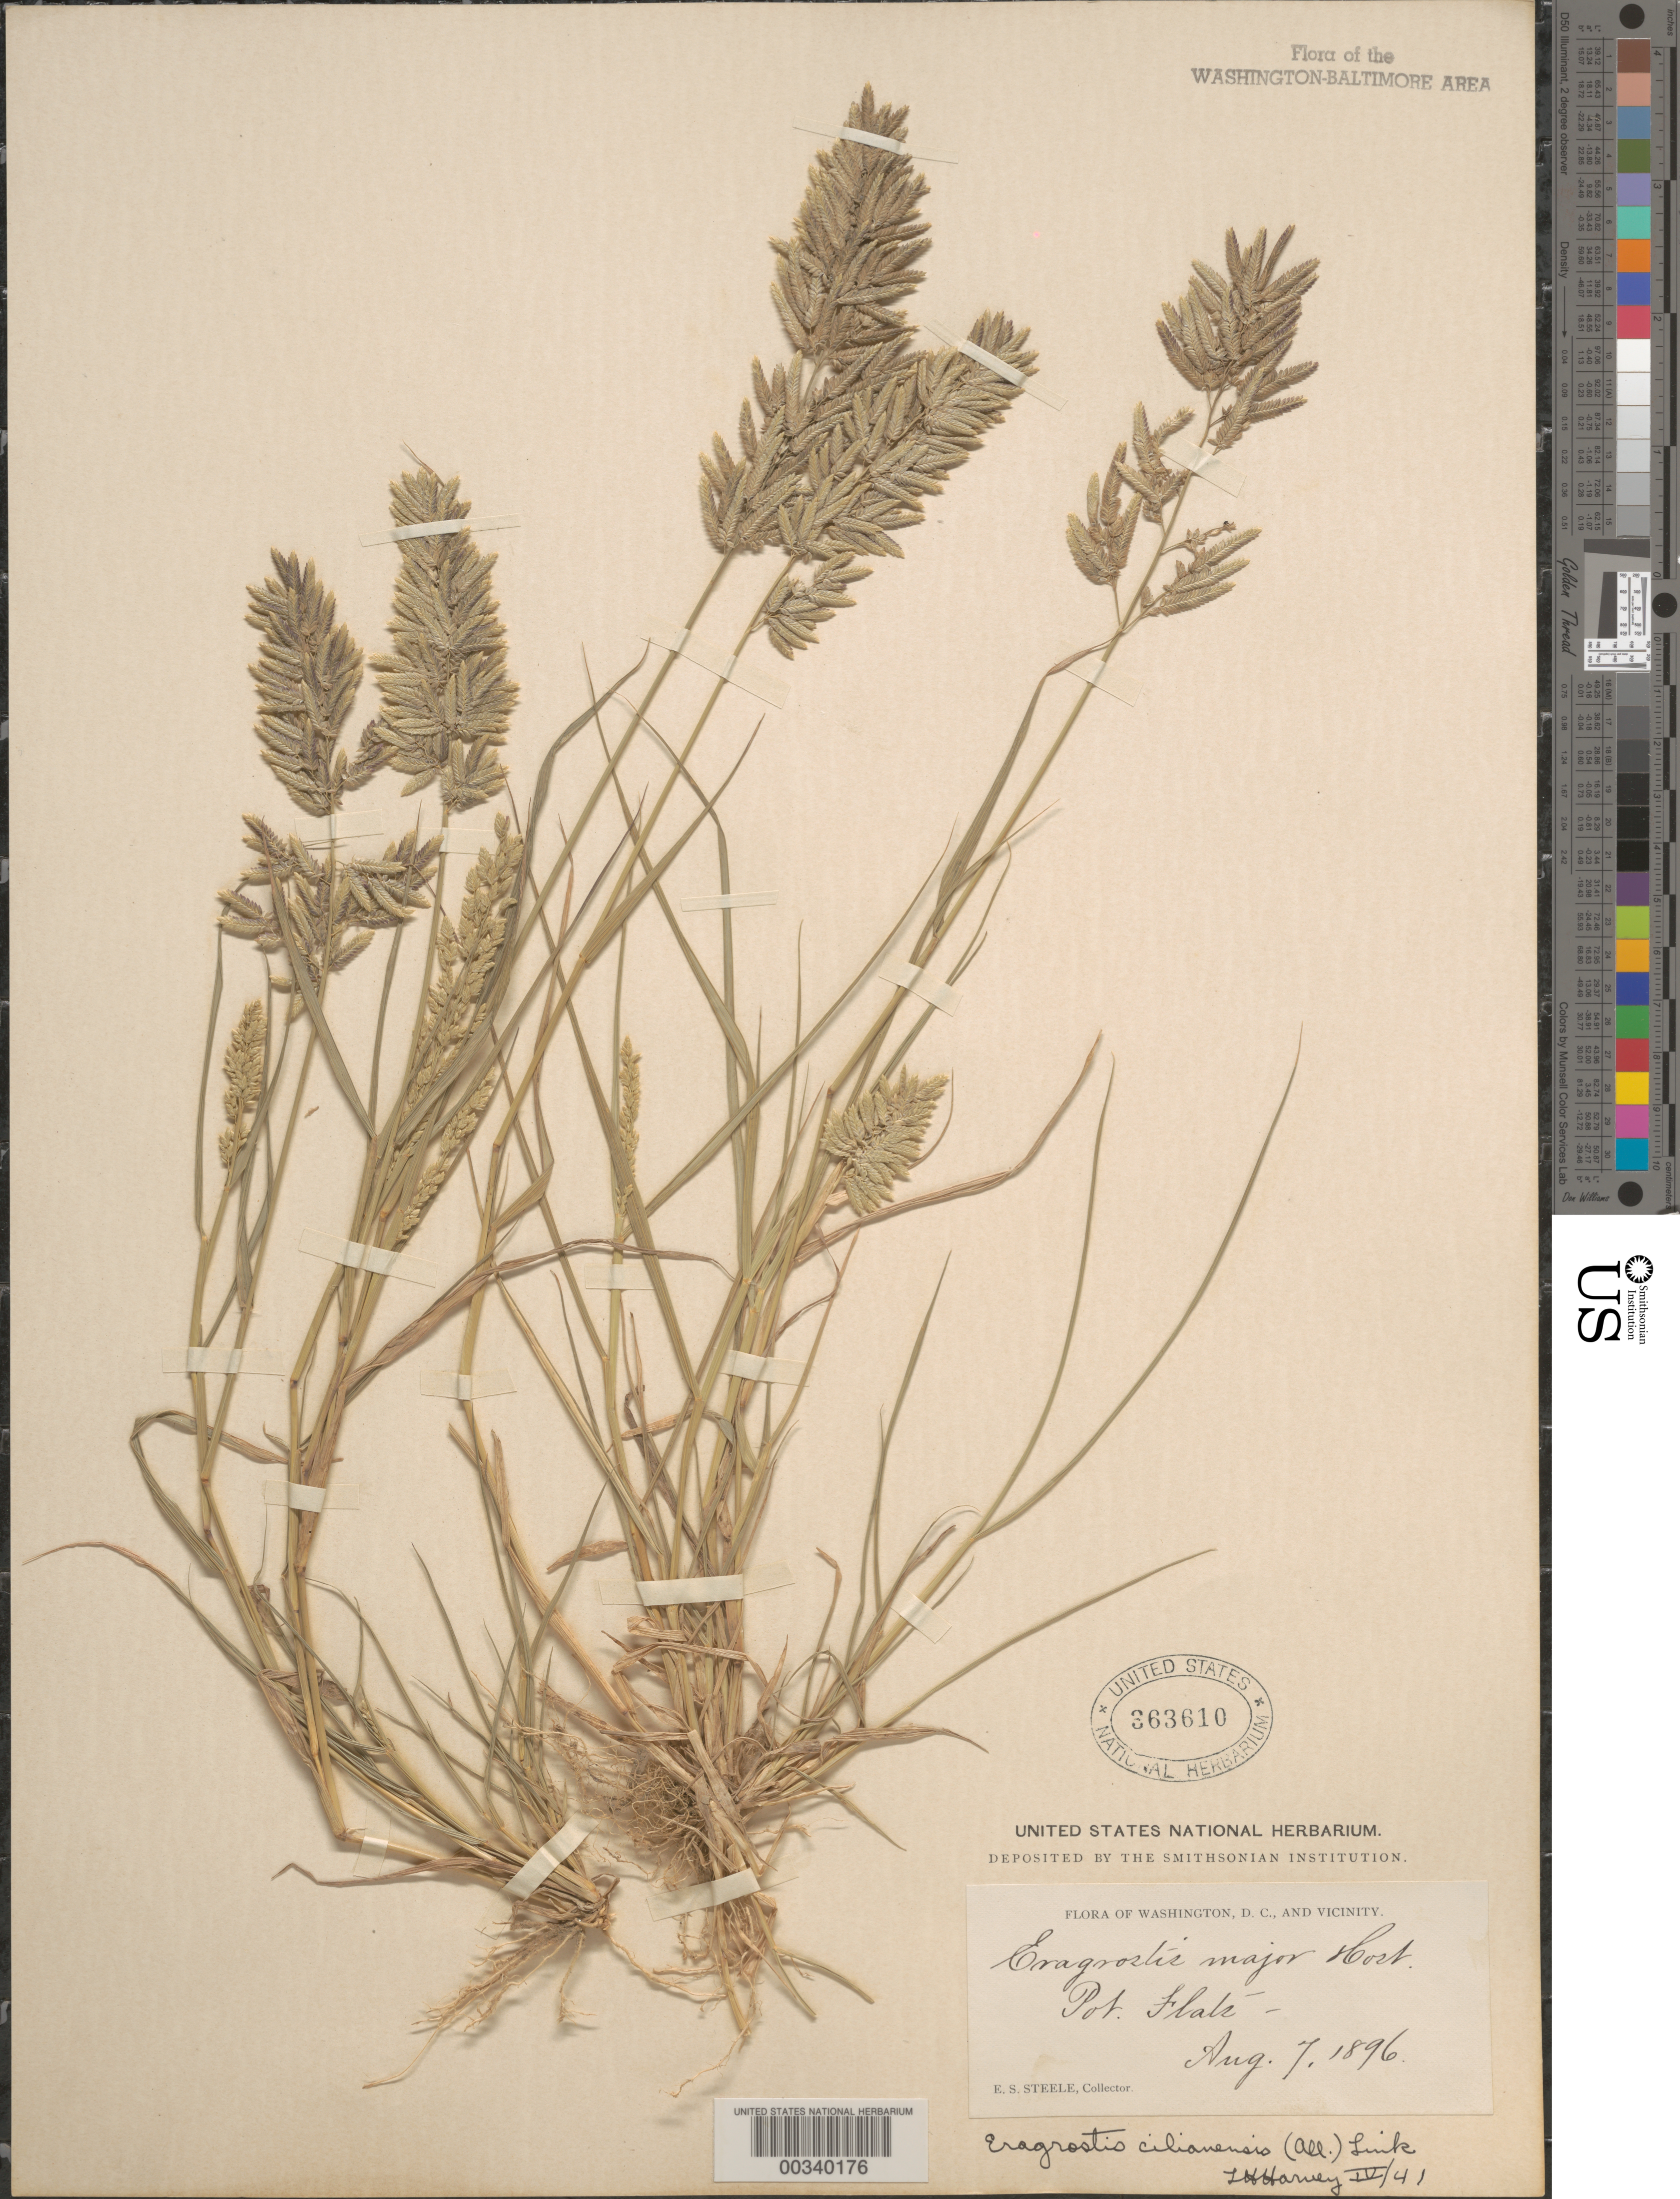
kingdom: Plantae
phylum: Tracheophyta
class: Liliopsida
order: Poales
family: Poaceae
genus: Eragrostis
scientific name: Eragrostis cilianensis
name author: (Bellardi) Vignolo ex Janch.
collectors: E. Steele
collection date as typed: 07 Aug 1896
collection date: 1896-08-07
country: United States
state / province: District of Columbia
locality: Potomac Flats C. and O. Canal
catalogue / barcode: US 363610